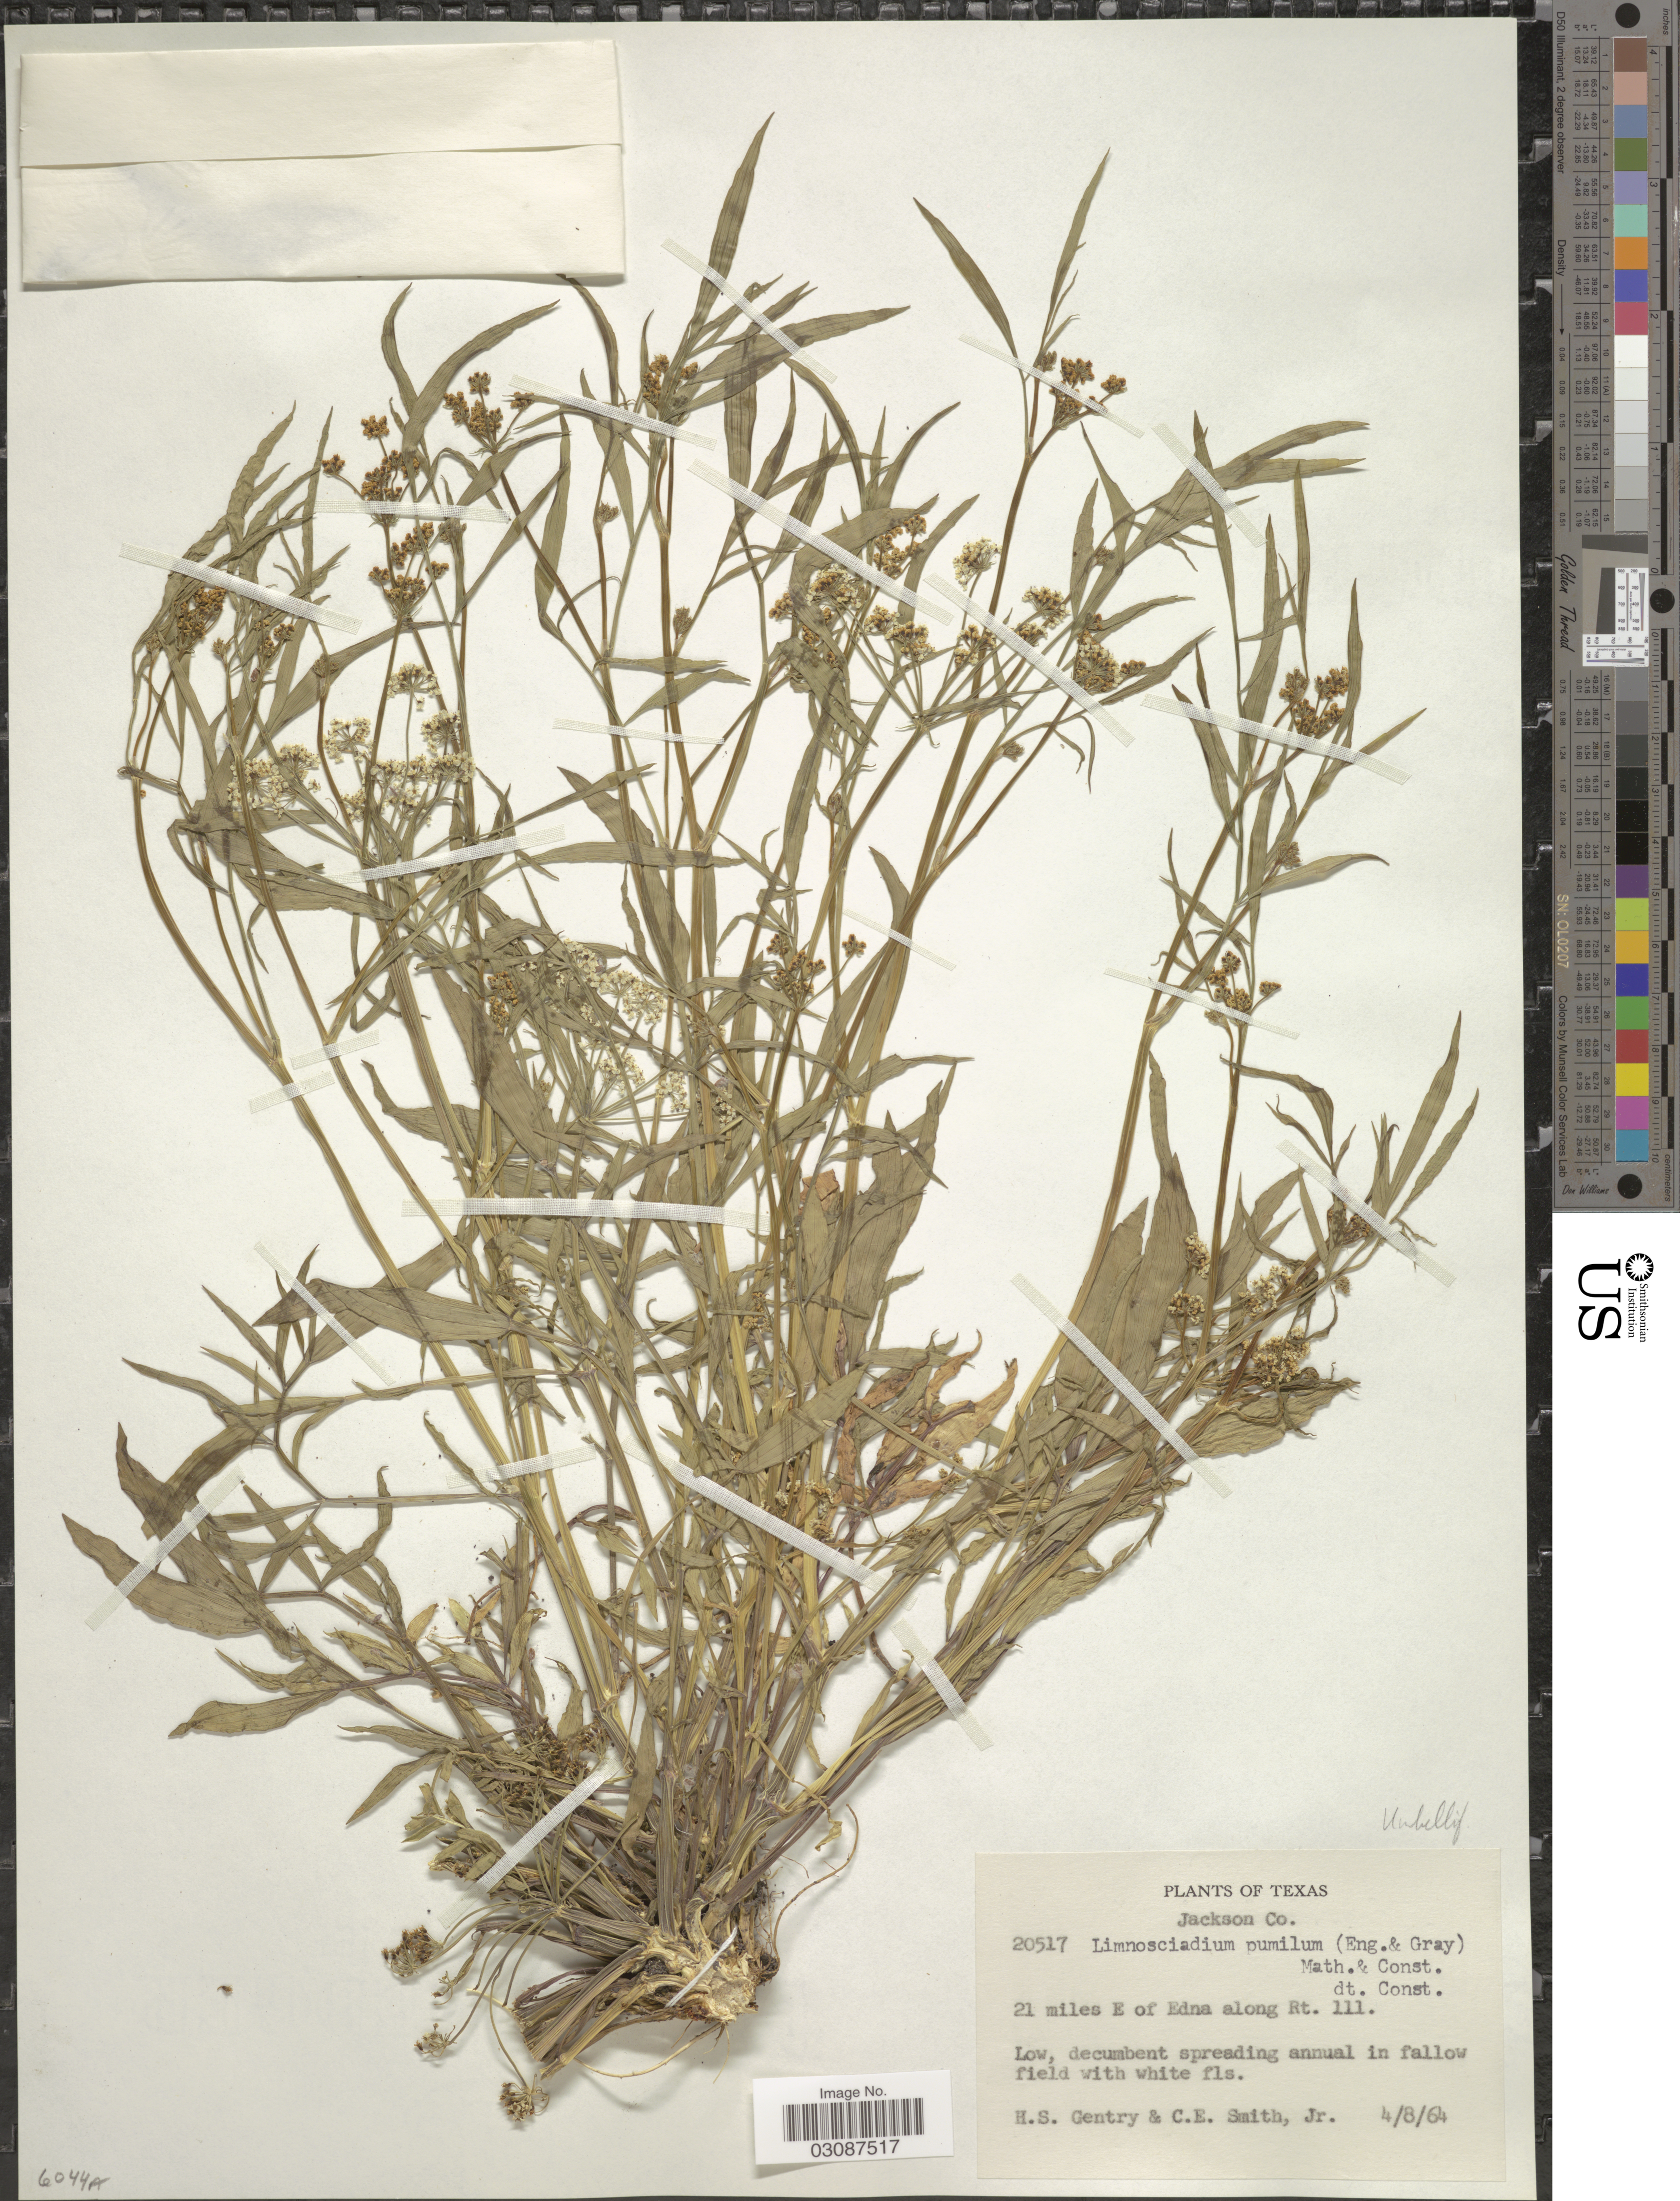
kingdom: Plantae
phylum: Tracheophyta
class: Magnoliopsida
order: Apiales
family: Apiaceae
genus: Limnosciadium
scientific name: Limnosciadium pumilum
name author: (Engelm. & A. Gray) Mathias & Constance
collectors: H. S. Gentry & C. E. Smith Jr.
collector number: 20517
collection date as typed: Transcribed d/m/y: 8/4/64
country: United States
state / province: Texas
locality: Jackson Co. 21 miles E of Edna along Rt. 111.